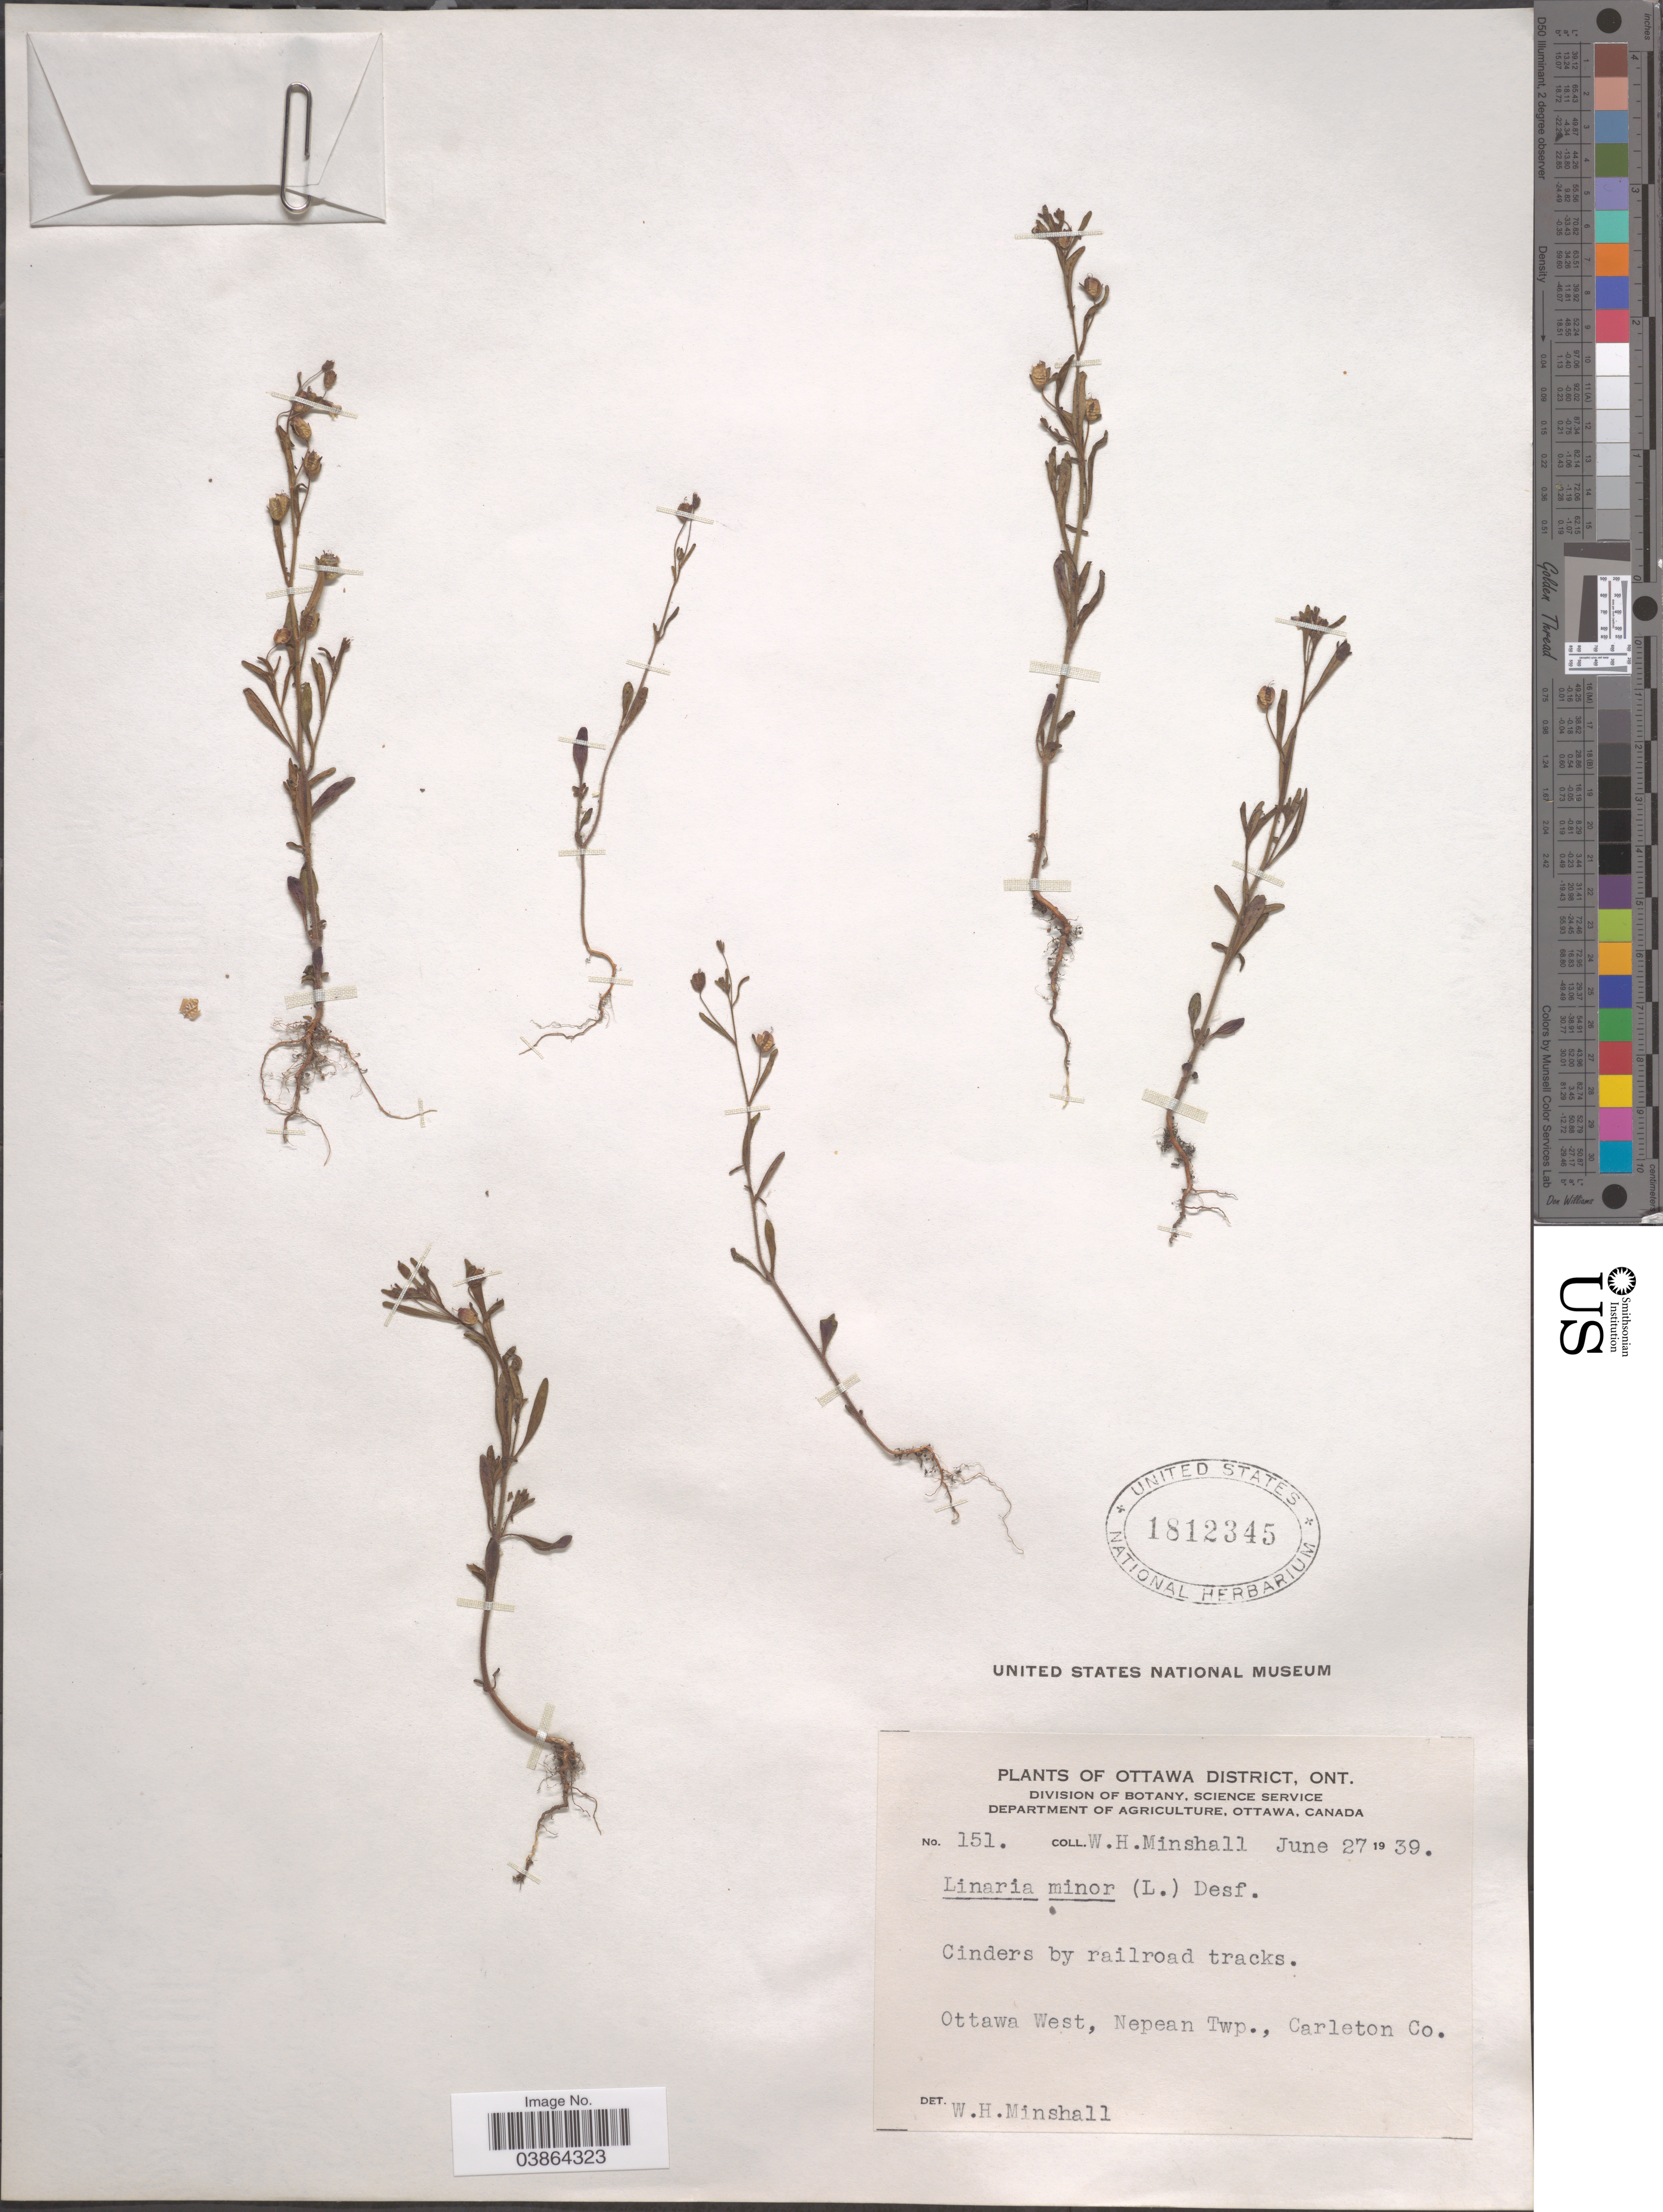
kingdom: Plantae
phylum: Tracheophyta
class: Magnoliopsida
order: Lamiales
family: Plantaginaceae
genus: Chaenorrhinum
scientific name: Chaenorrhinum minor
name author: (L.) Lange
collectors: W. Minshall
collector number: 151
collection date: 1939-06-27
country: Canada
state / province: Ontario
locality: Ottawa District. Ottawa West, Nepean Twp., Carleton Co.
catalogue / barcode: US 1812345